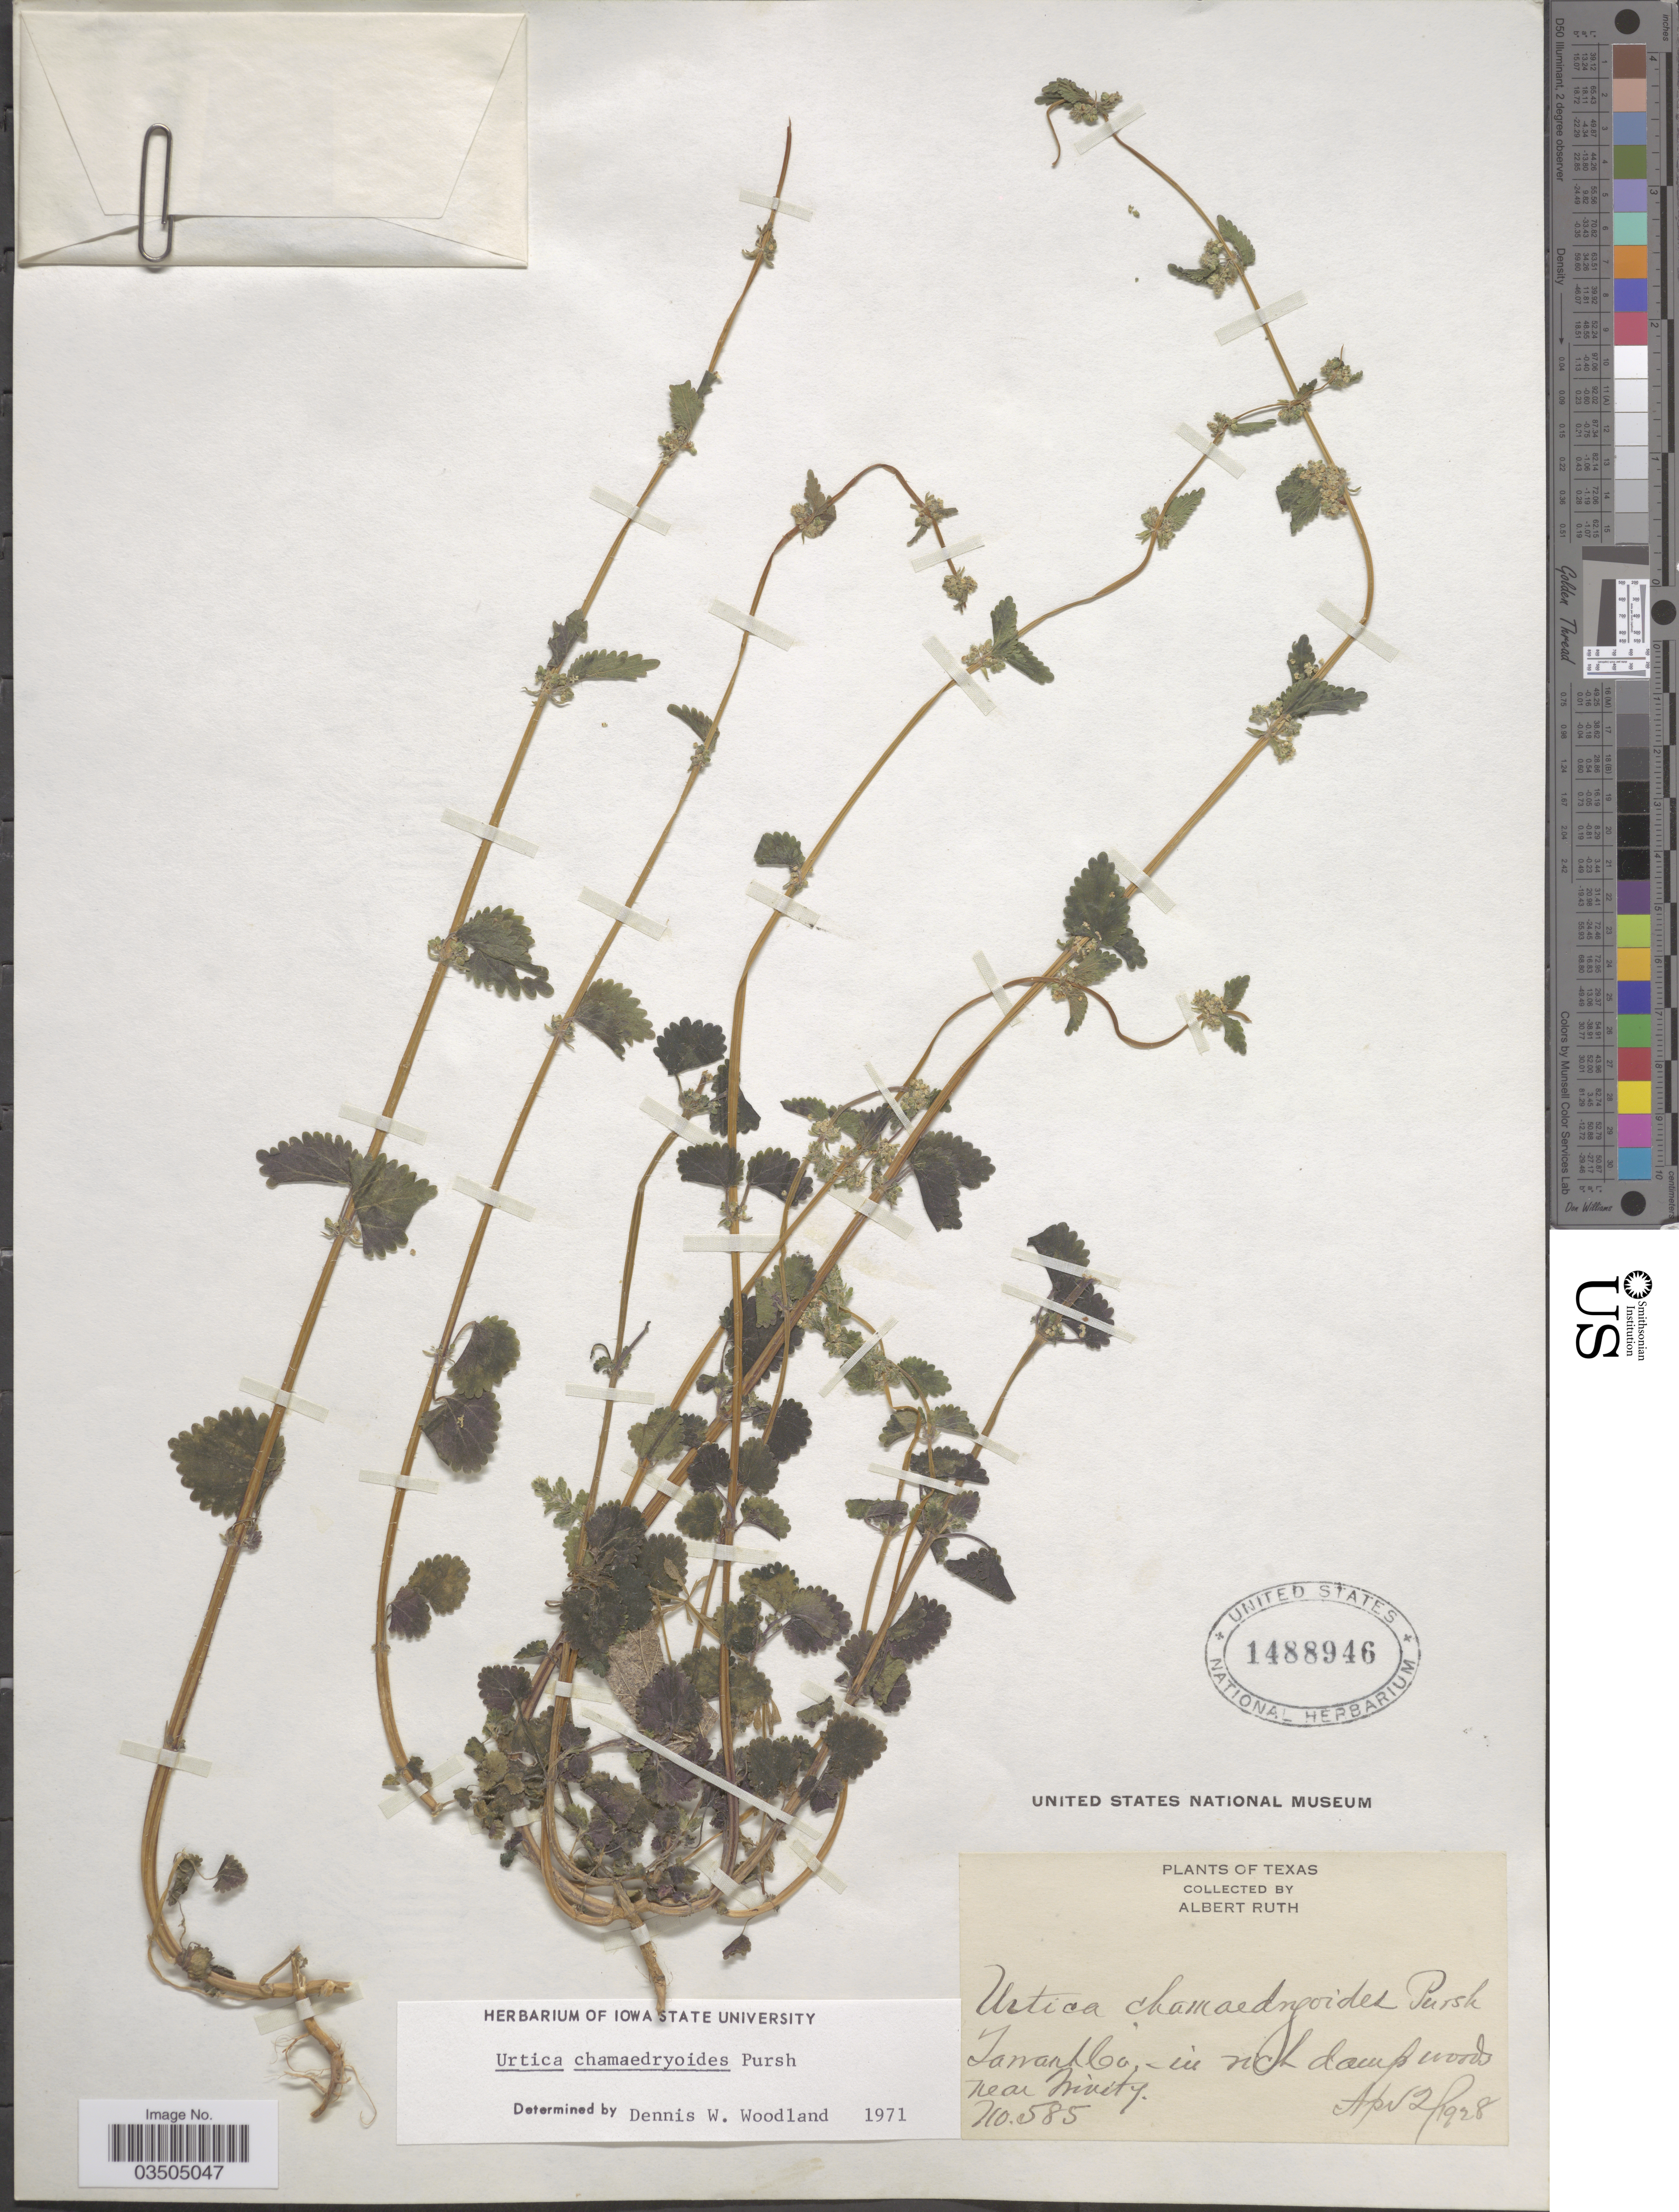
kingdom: Plantae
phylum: Tracheophyta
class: Magnoliopsida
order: Rosales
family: Urticaceae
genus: Urtica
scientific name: Urtica chamaedryoides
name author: Pursh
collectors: A. Ruth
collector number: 585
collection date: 1928-04-02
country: United States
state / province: Texas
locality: Tarrant Co. In rich damp woods near Trinity.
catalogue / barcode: US 1488946